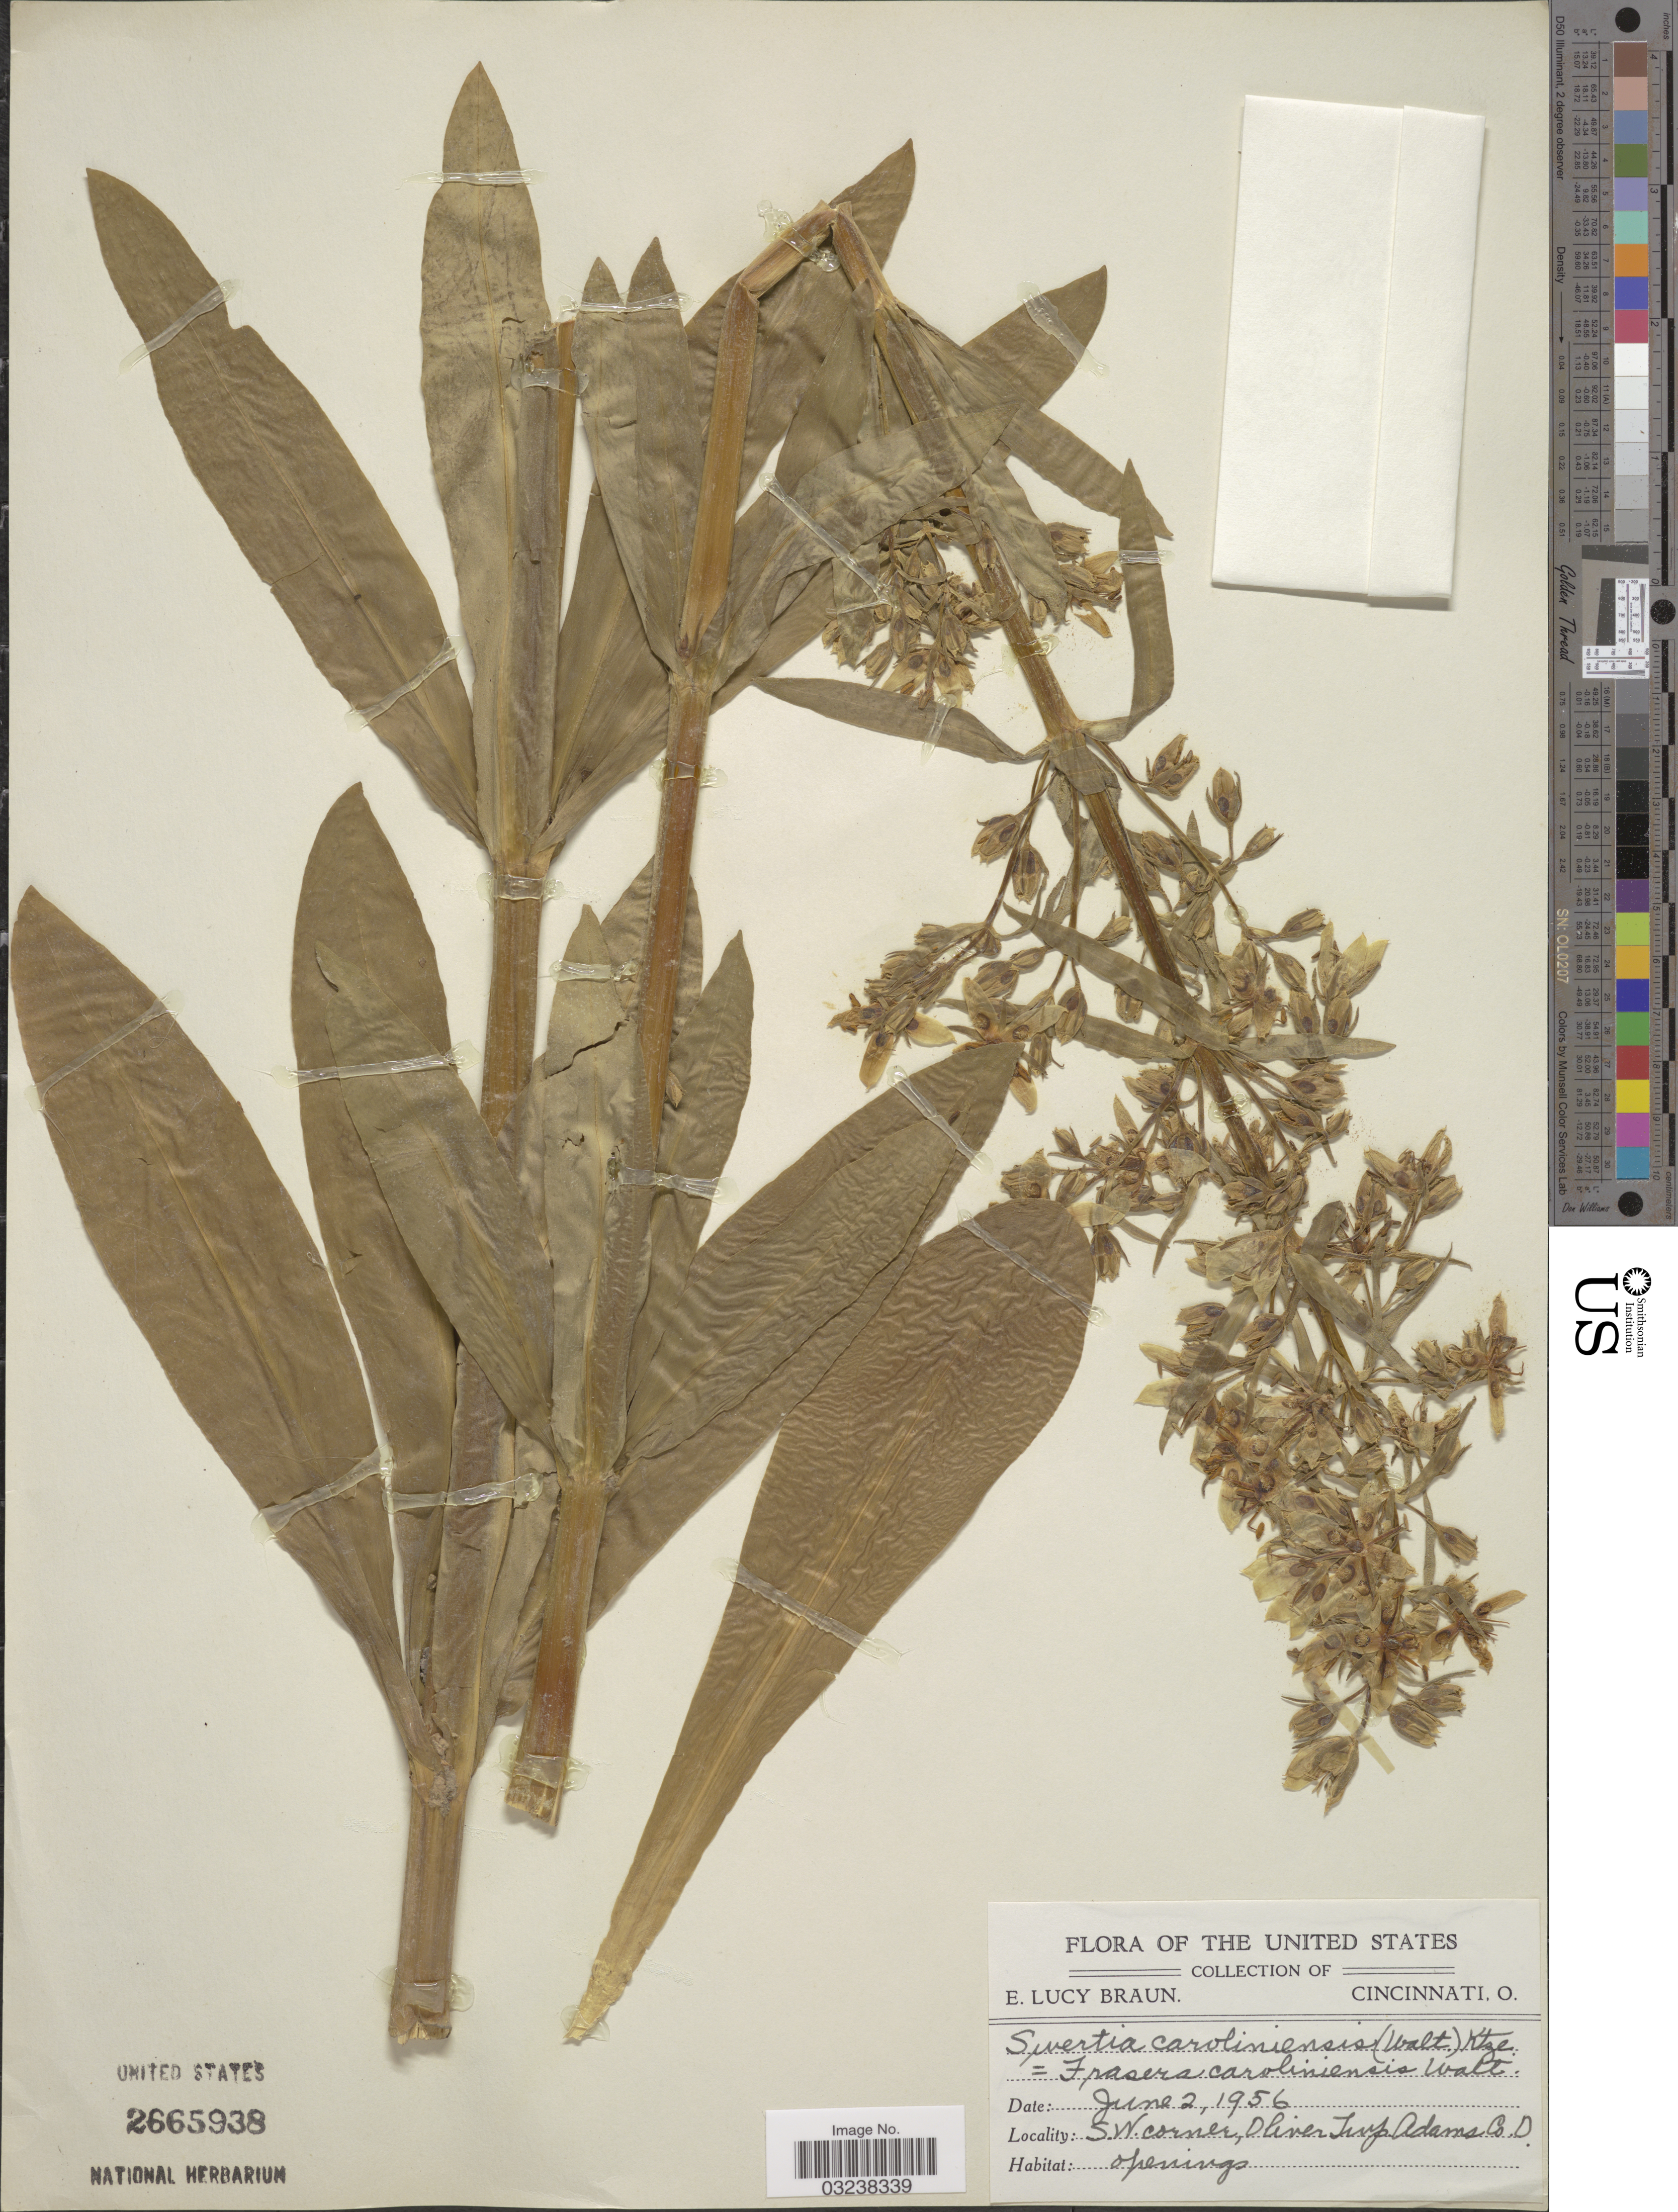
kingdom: Plantae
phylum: Tracheophyta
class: Magnoliopsida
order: Gentianales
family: Gentianaceae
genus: Swertia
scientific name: Swertia caroliniensis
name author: (Walter) Kuntze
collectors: E. Braun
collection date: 1956-06-02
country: United States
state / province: Ohio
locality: S. W. corner, Oliver Twp. Adams Co. O.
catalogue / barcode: US 2665938